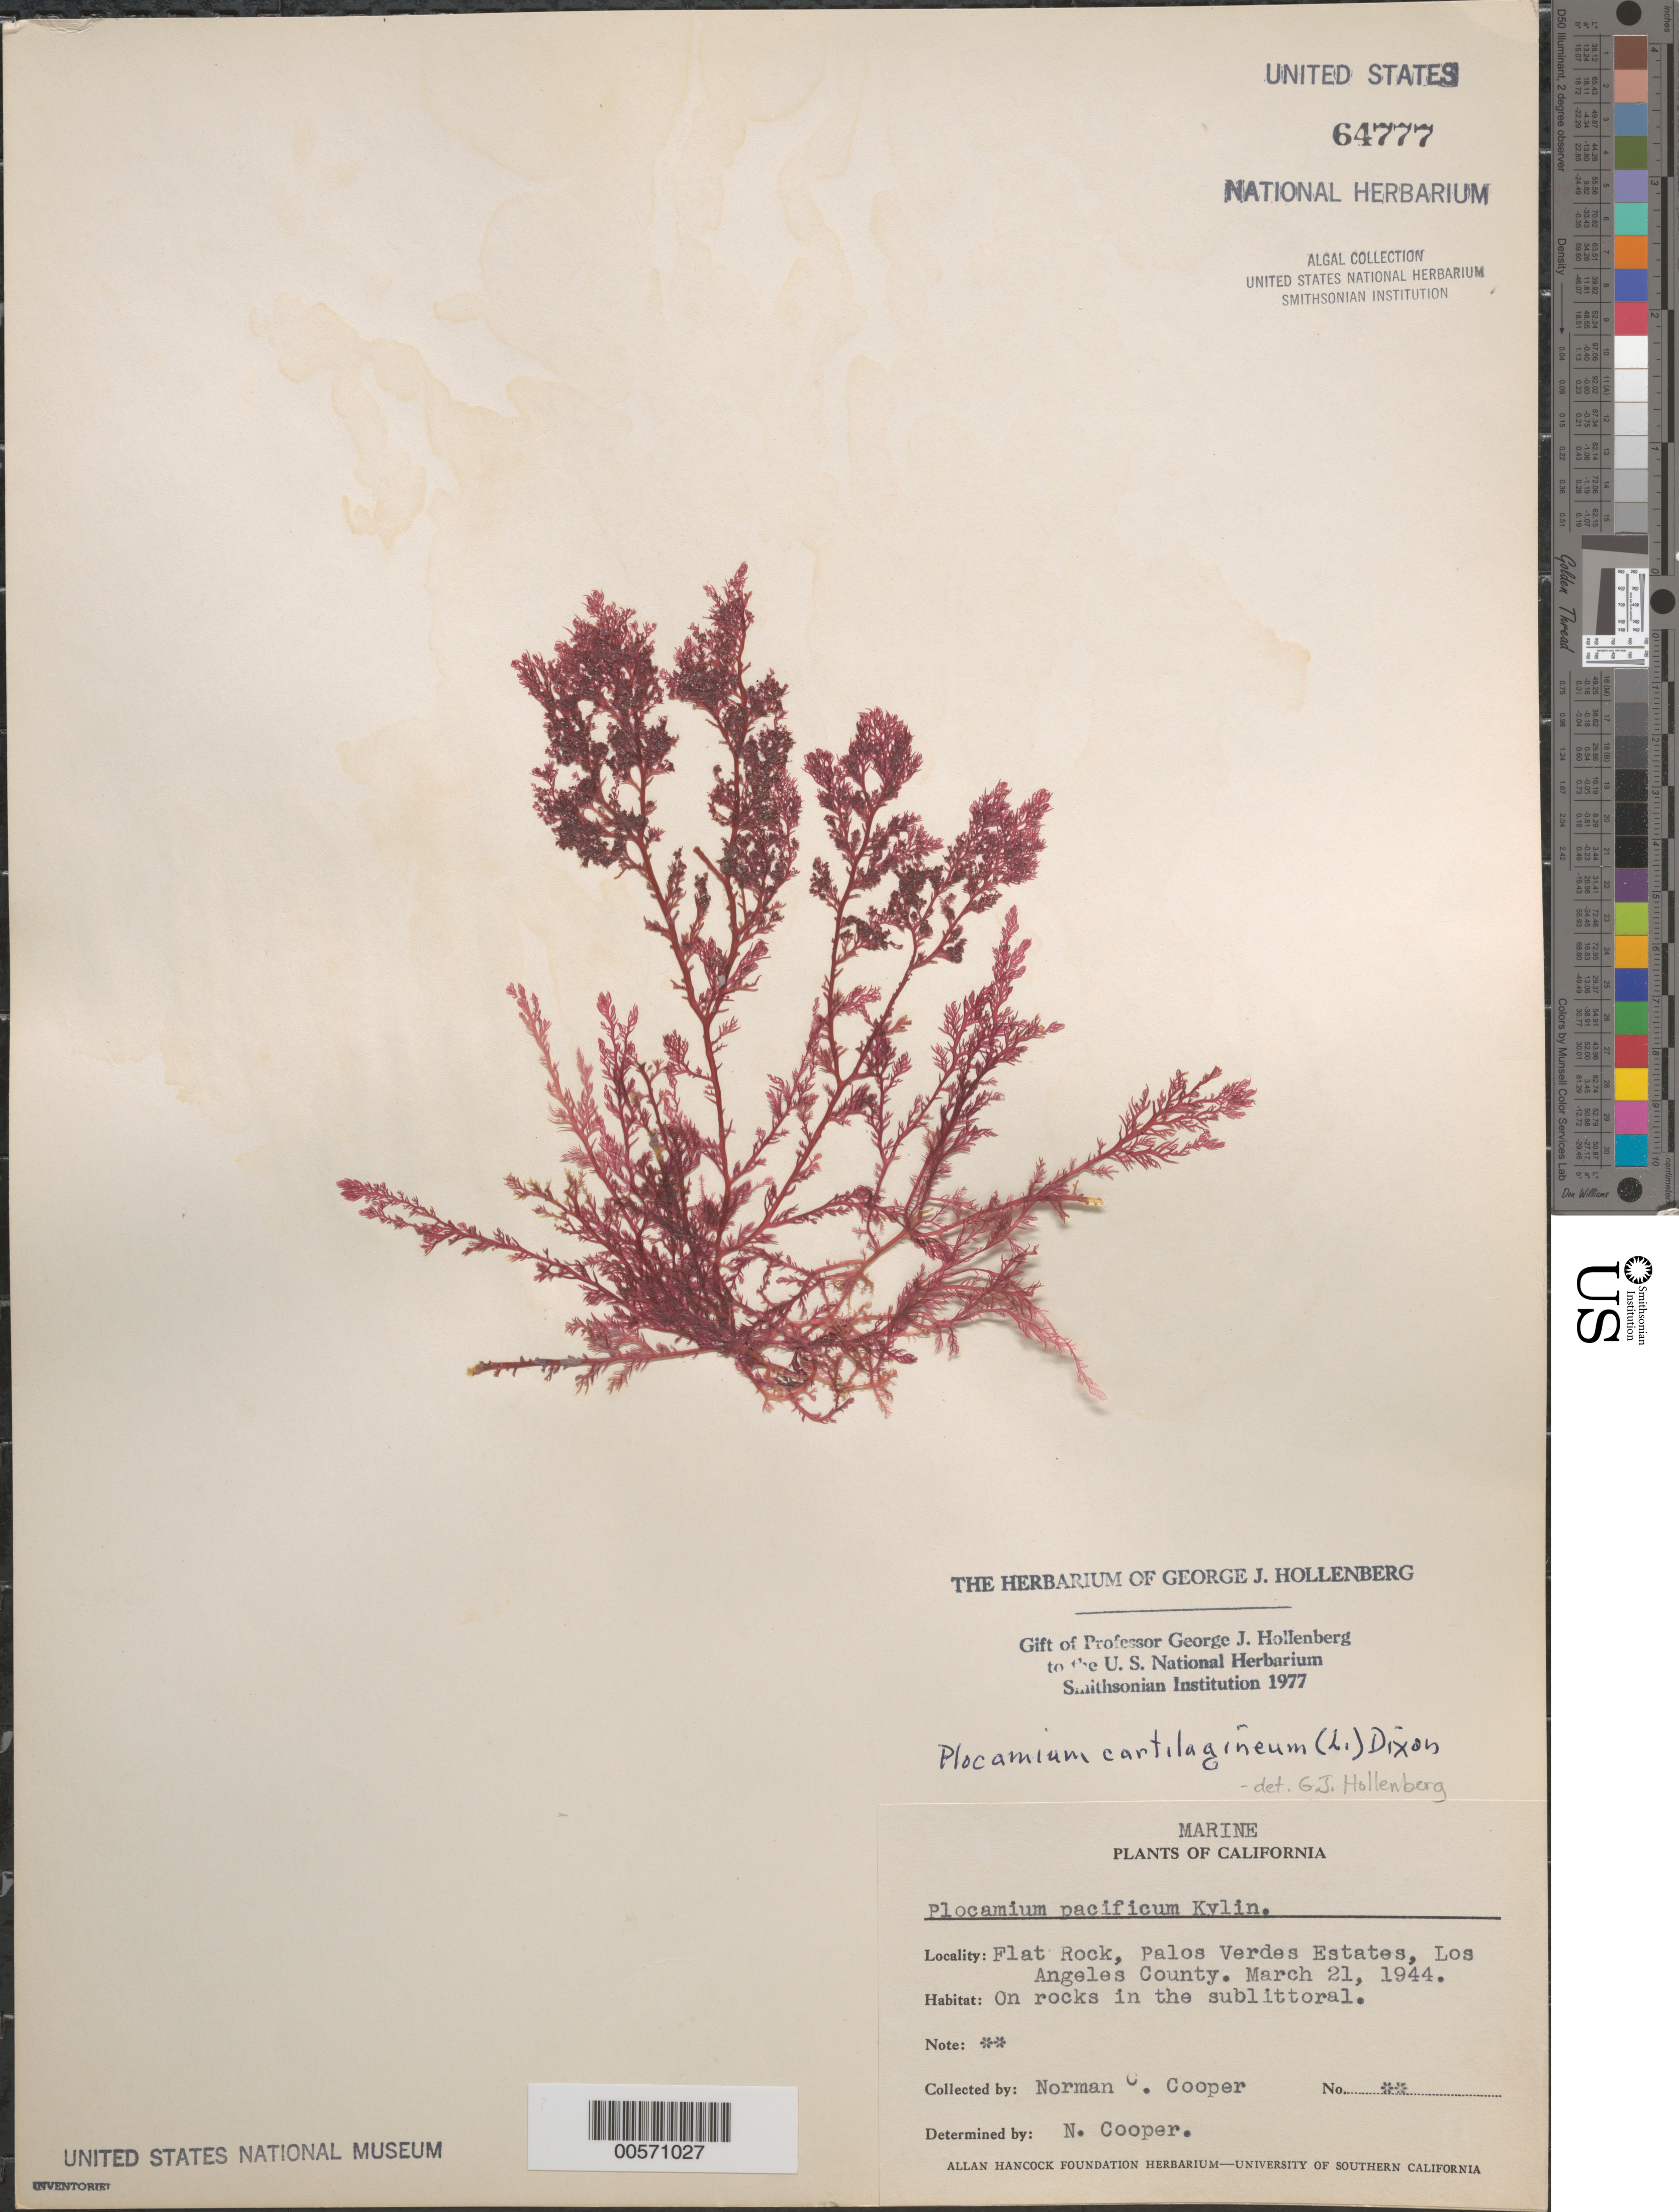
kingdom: Plantae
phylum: Rhodophyta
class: Florideophyceae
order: Plocamiales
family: Plocamiaceae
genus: Plocamium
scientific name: Plocamium cartilagineum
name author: (L.) P.S. Dixon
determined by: Hollenberg, George J.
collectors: N. Cooper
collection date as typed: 21 Mar 1944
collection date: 1944-03-21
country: United States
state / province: California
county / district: Los Angeles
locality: Flat Rock, Palos Verdes Estates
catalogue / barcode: US 64777